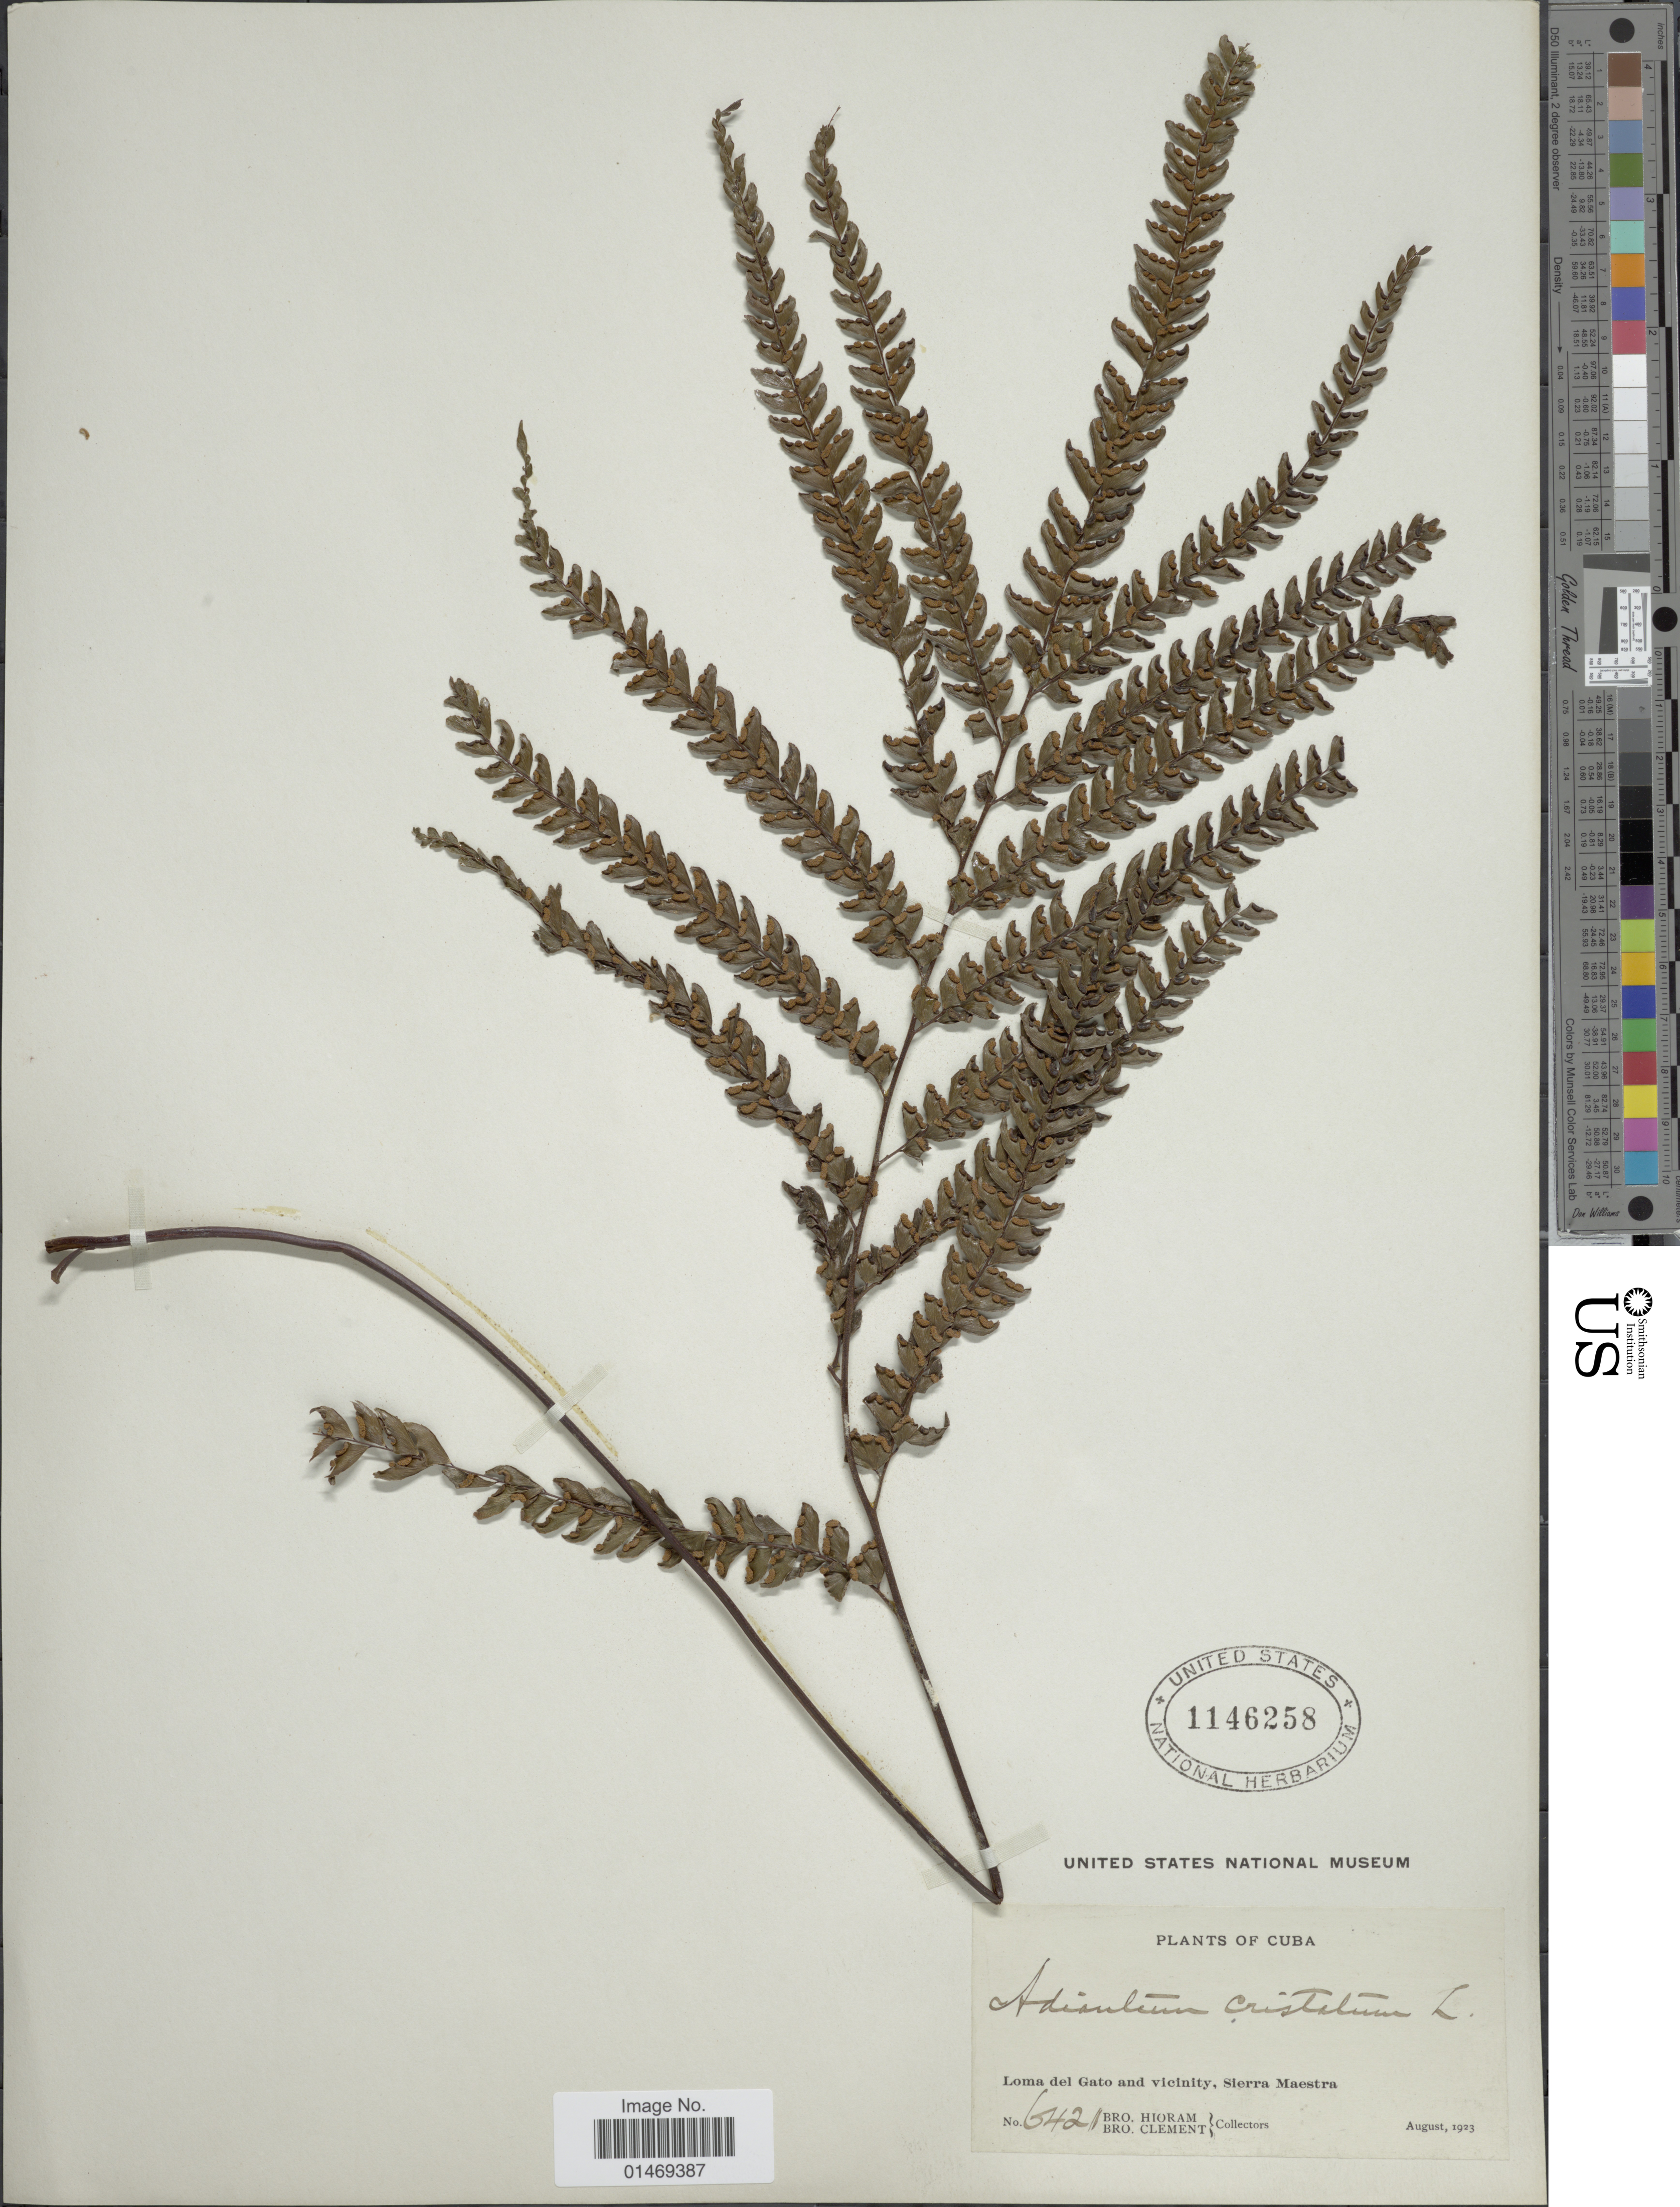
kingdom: Plantae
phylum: Tracheophyta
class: Polypodiopsida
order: Polypodiales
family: Pteridaceae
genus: Adiantum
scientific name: Adiantum pyramidale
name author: (L.) Willd.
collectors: Bro. Hioram & B. Clement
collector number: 6421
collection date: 1923-08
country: Cuba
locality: Loma del Gato and vicinity, Sierra Maestra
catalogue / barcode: US 1146258